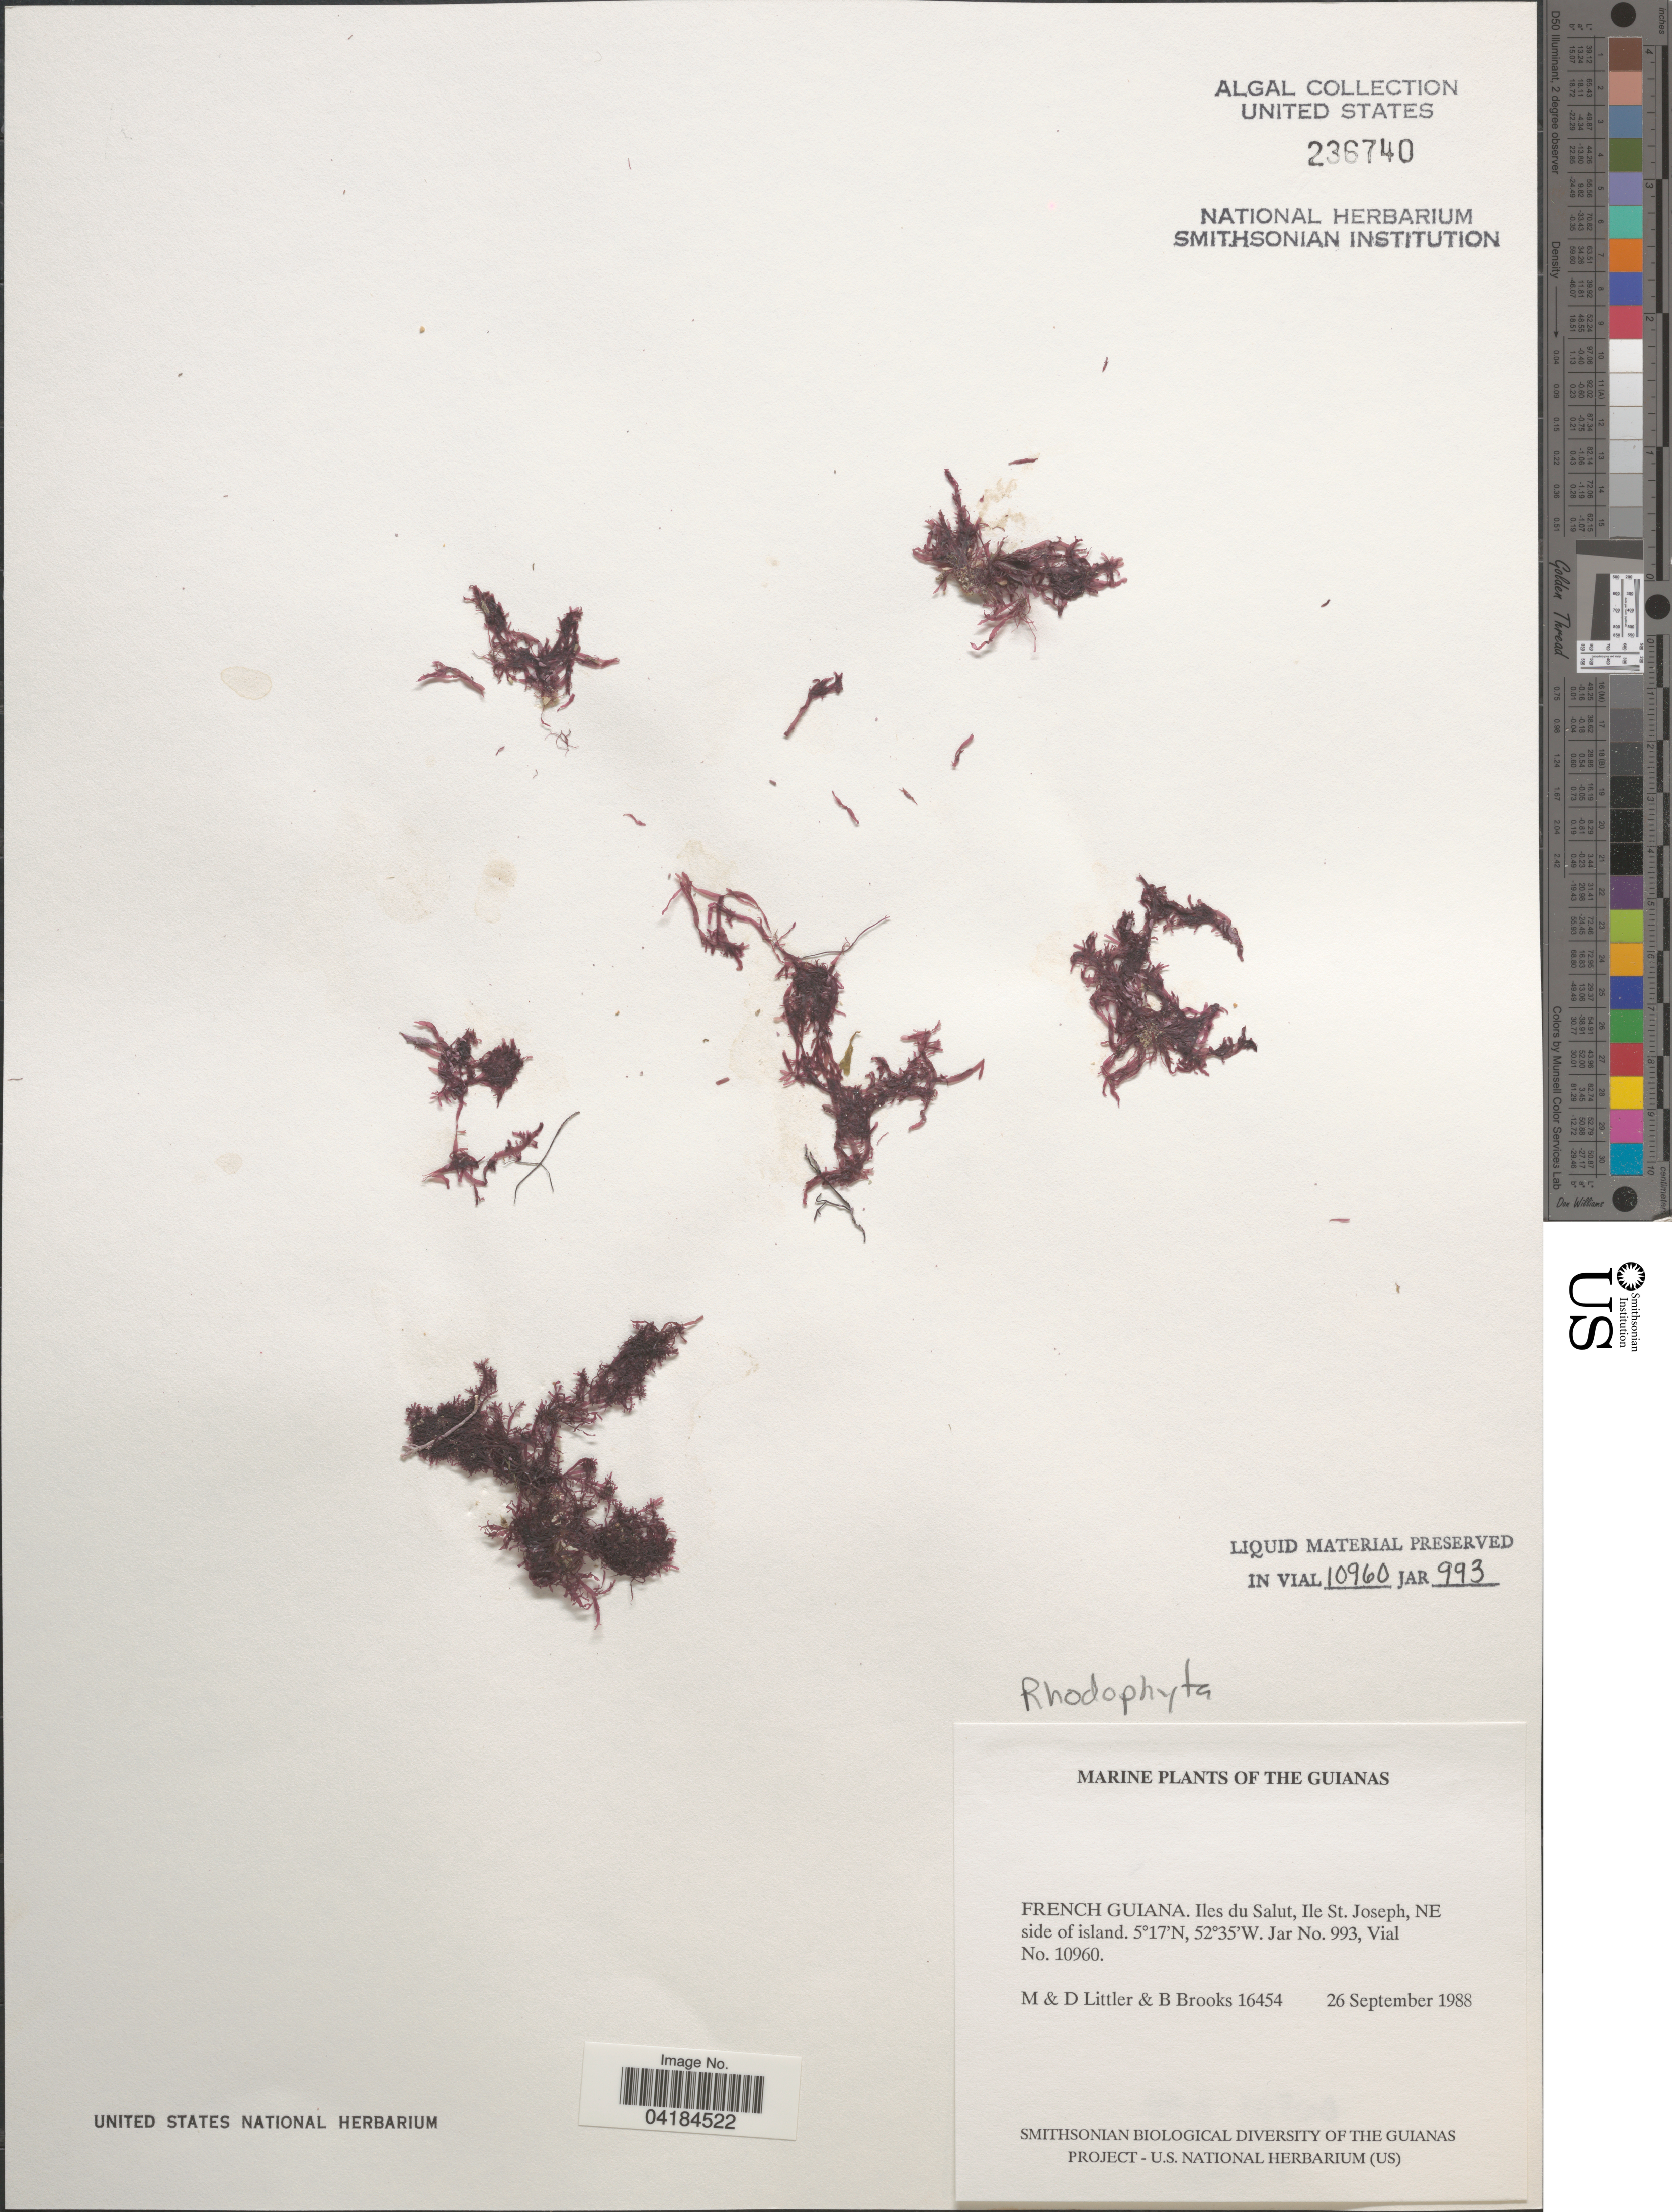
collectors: M. Littler, D. S. Littler & B. Brooks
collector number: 16454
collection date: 1988-09-26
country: French Guiana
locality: The Guianas. Iles du Salut, Ile St. Joseph. NE side of island.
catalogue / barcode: US 236740